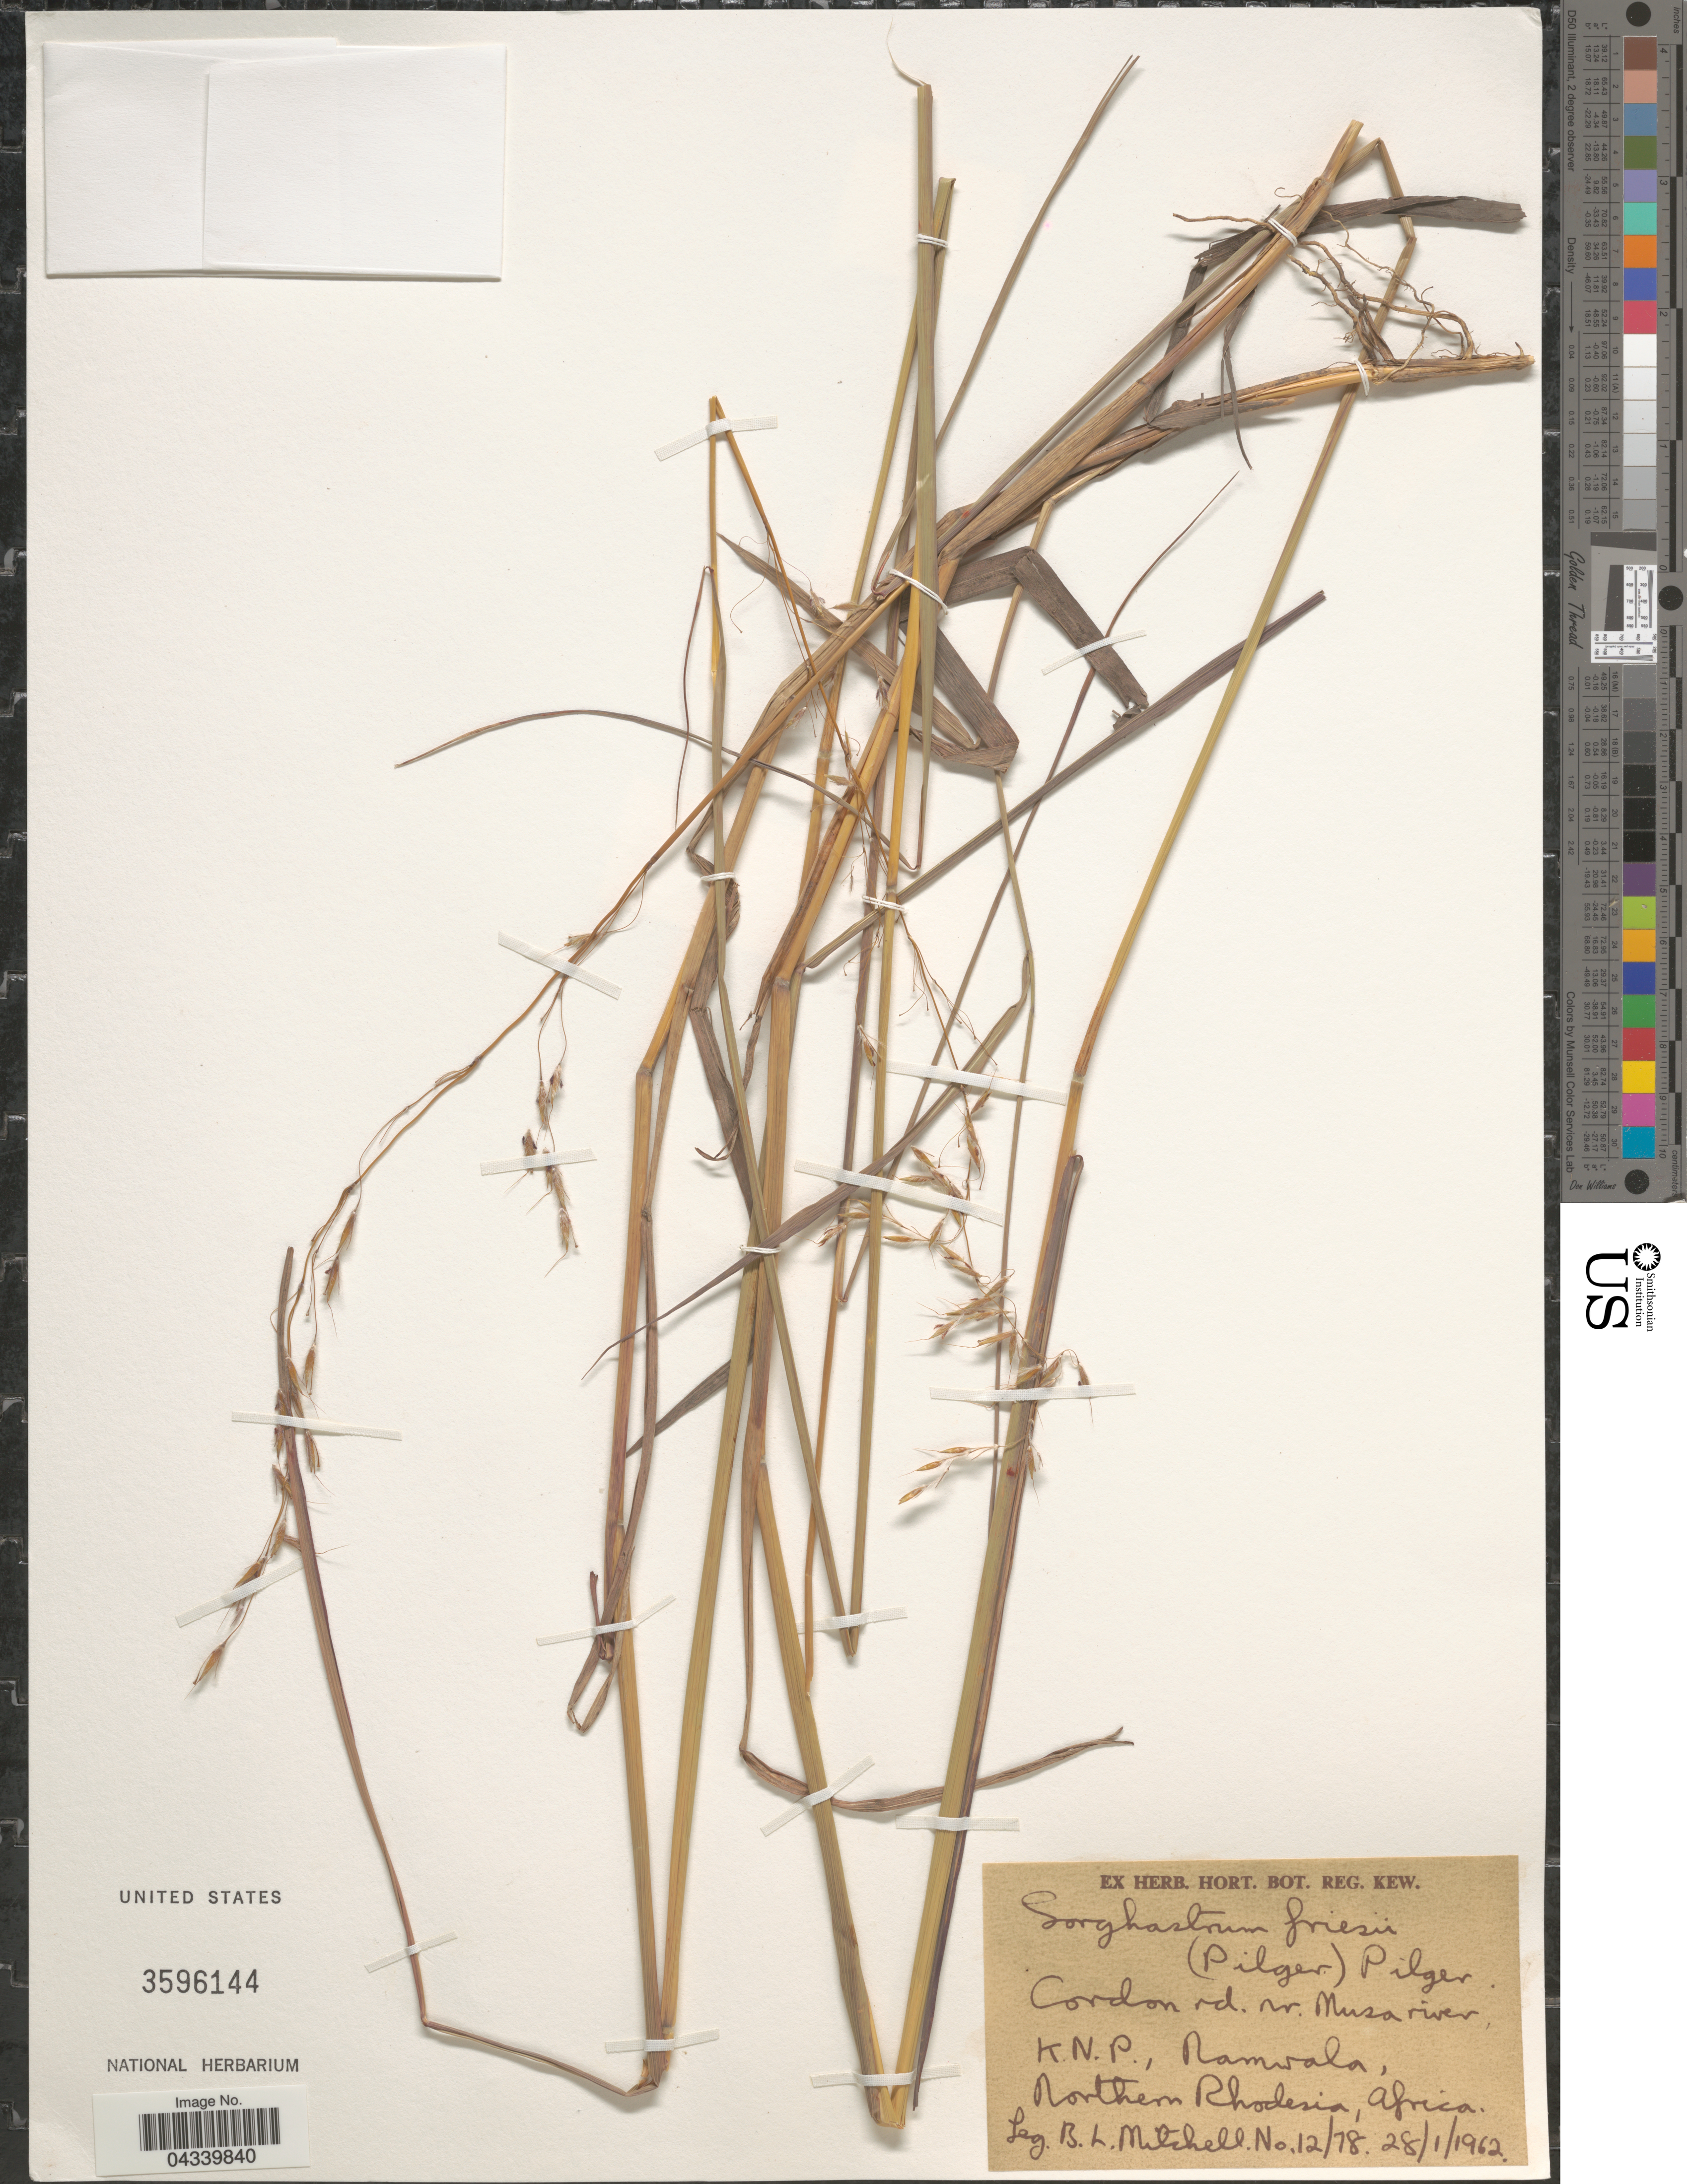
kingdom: Plantae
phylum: Tracheophyta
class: Liliopsida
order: Poales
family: Poaceae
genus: Sorghastrum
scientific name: Sorghastrum nudipes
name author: Nash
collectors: B. Mitchell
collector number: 12/78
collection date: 1962-01-28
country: Zambia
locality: Cordon rd. nr. Musa river, K.N.P., Namwala, Northern Rhodesia.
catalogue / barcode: US 3596144